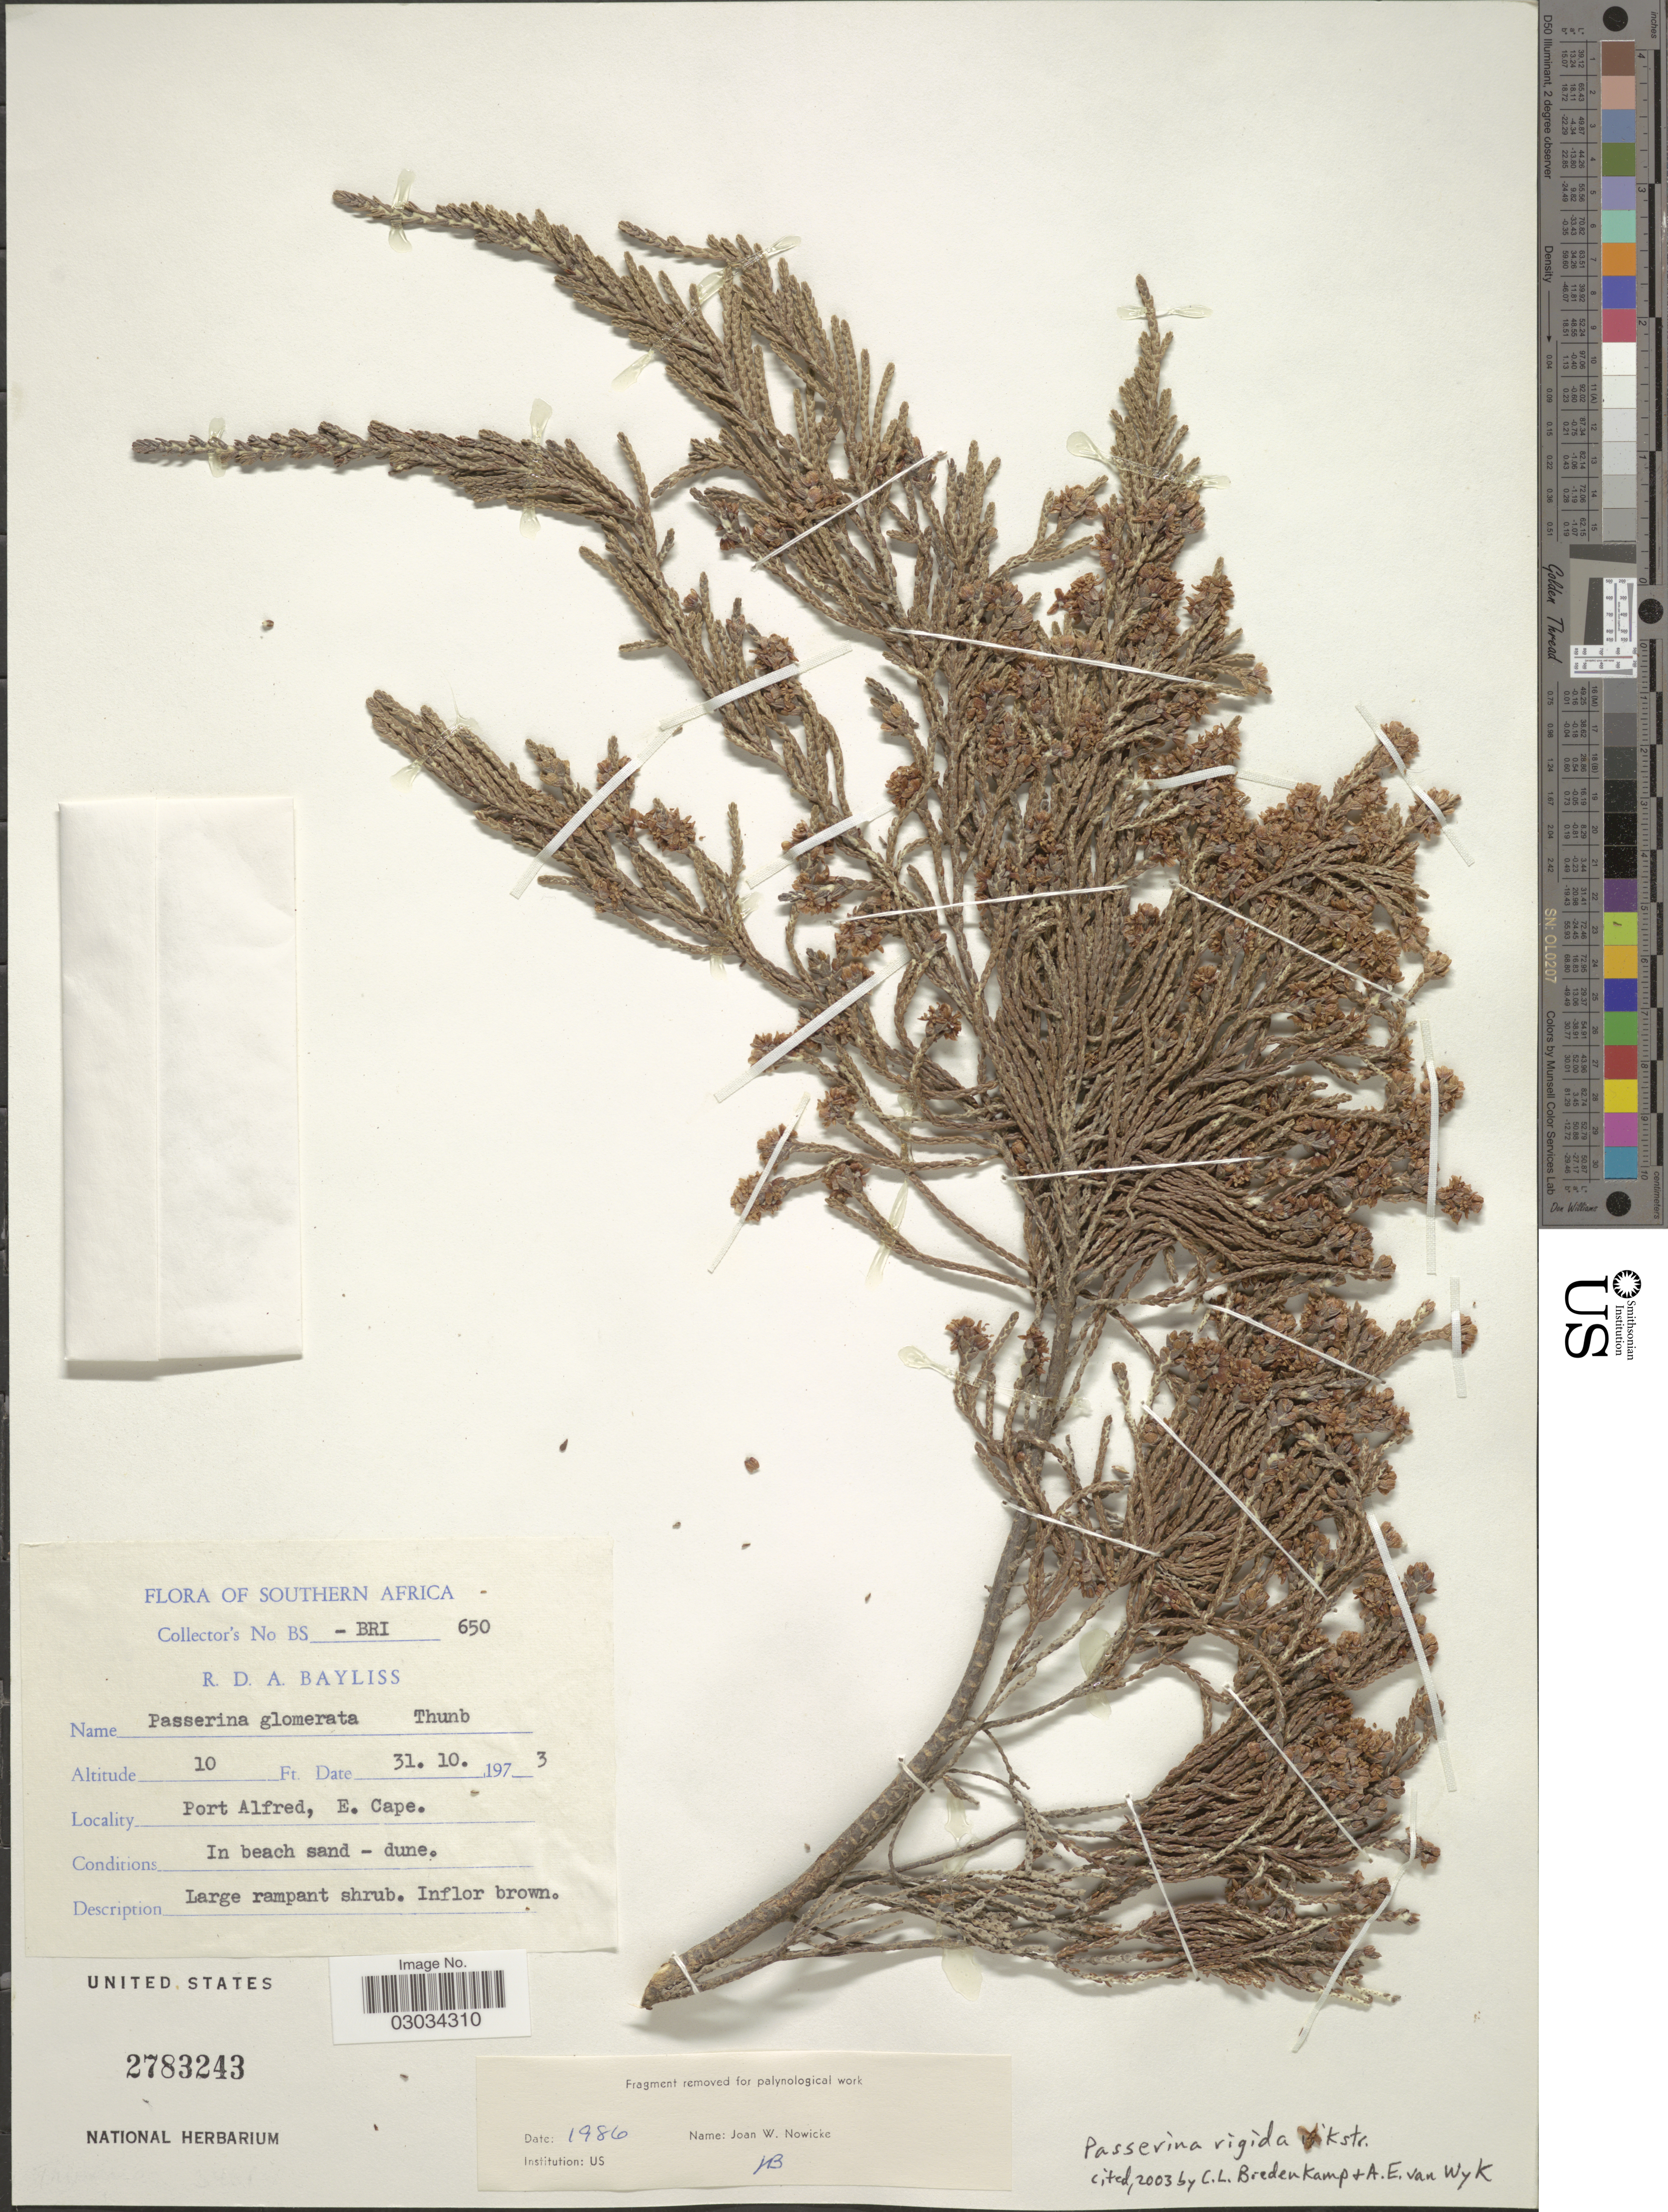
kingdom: Plantae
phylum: Tracheophyta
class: Magnoliopsida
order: Malvales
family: Thymelaeaceae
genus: Passerina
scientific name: Passerina rigida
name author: Wikstr.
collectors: R. Bayliss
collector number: BS-BRI650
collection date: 1973-10-31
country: South Africa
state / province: Eastern Cape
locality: Southern Africa. Port Alfred, E. Cape.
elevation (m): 3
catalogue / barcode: US 2783243